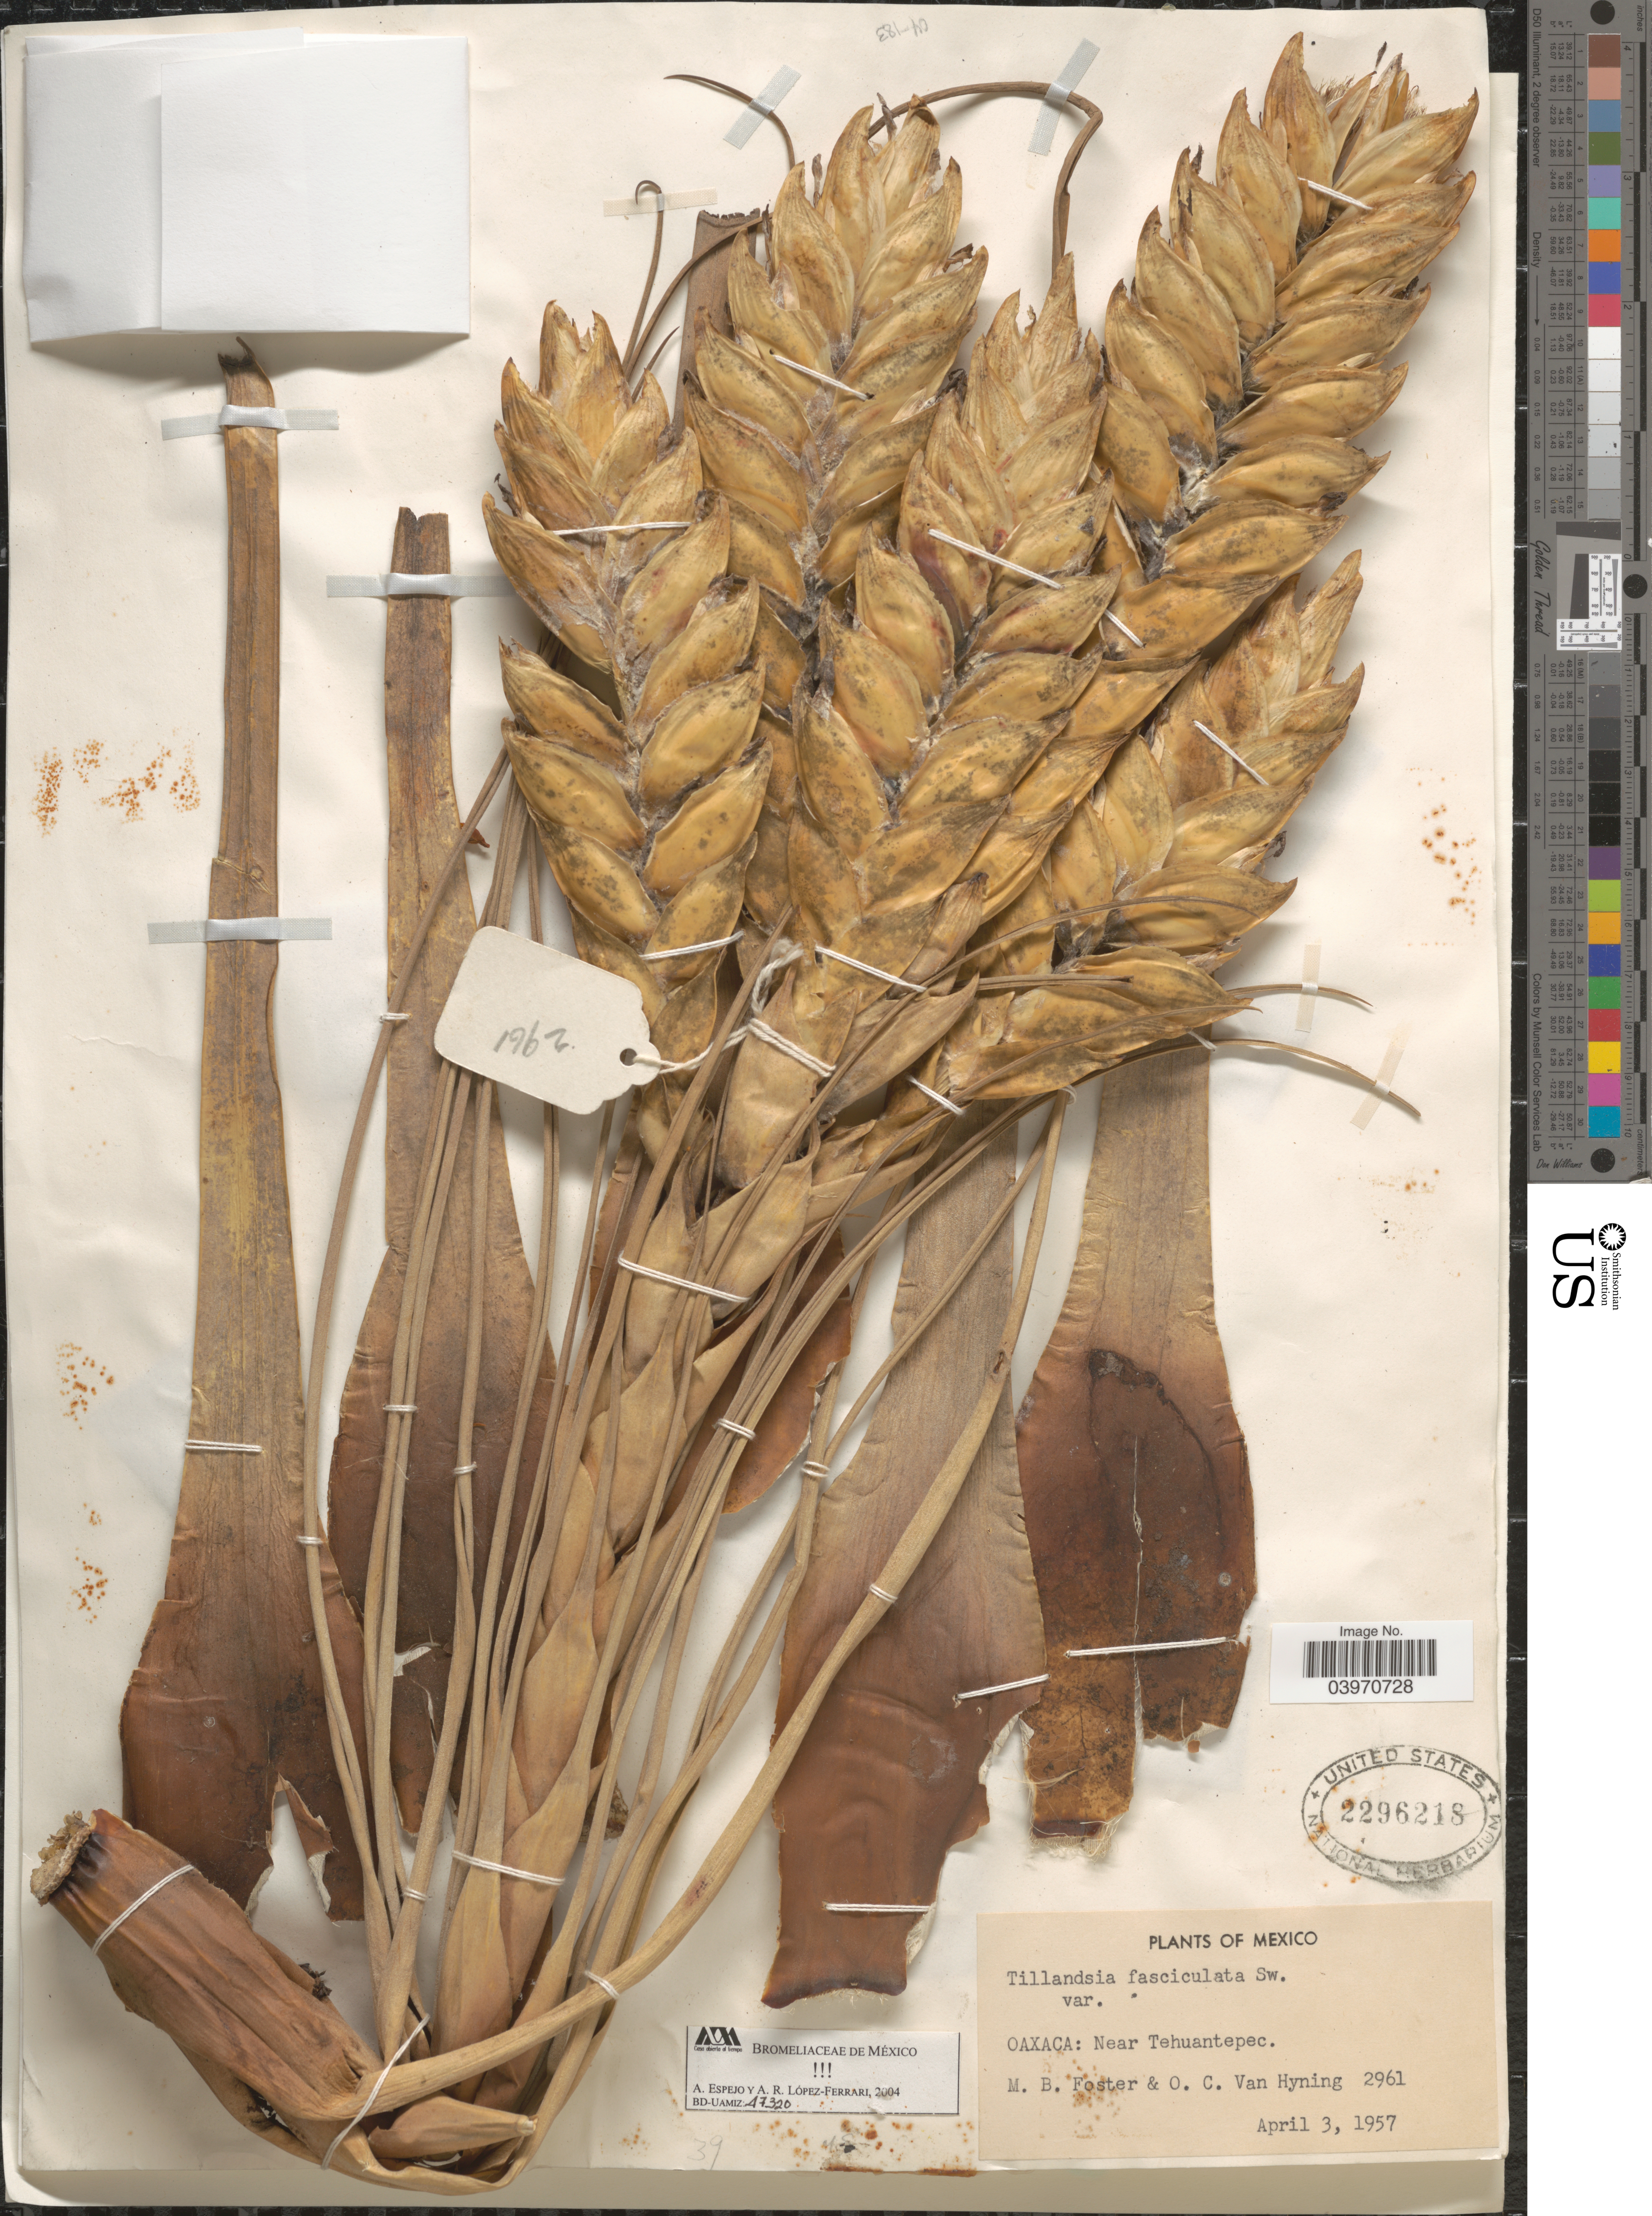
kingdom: Plantae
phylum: Tracheophyta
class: Liliopsida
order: Poales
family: Bromeliaceae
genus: Tillandsia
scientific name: Tillandsia fasciculata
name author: Sw.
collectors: M. B. Foster & O. Van Hyning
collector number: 2961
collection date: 1957-04-03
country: Mexico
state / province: Oaxaca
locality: Near Tehuantepec.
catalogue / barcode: US 2296218